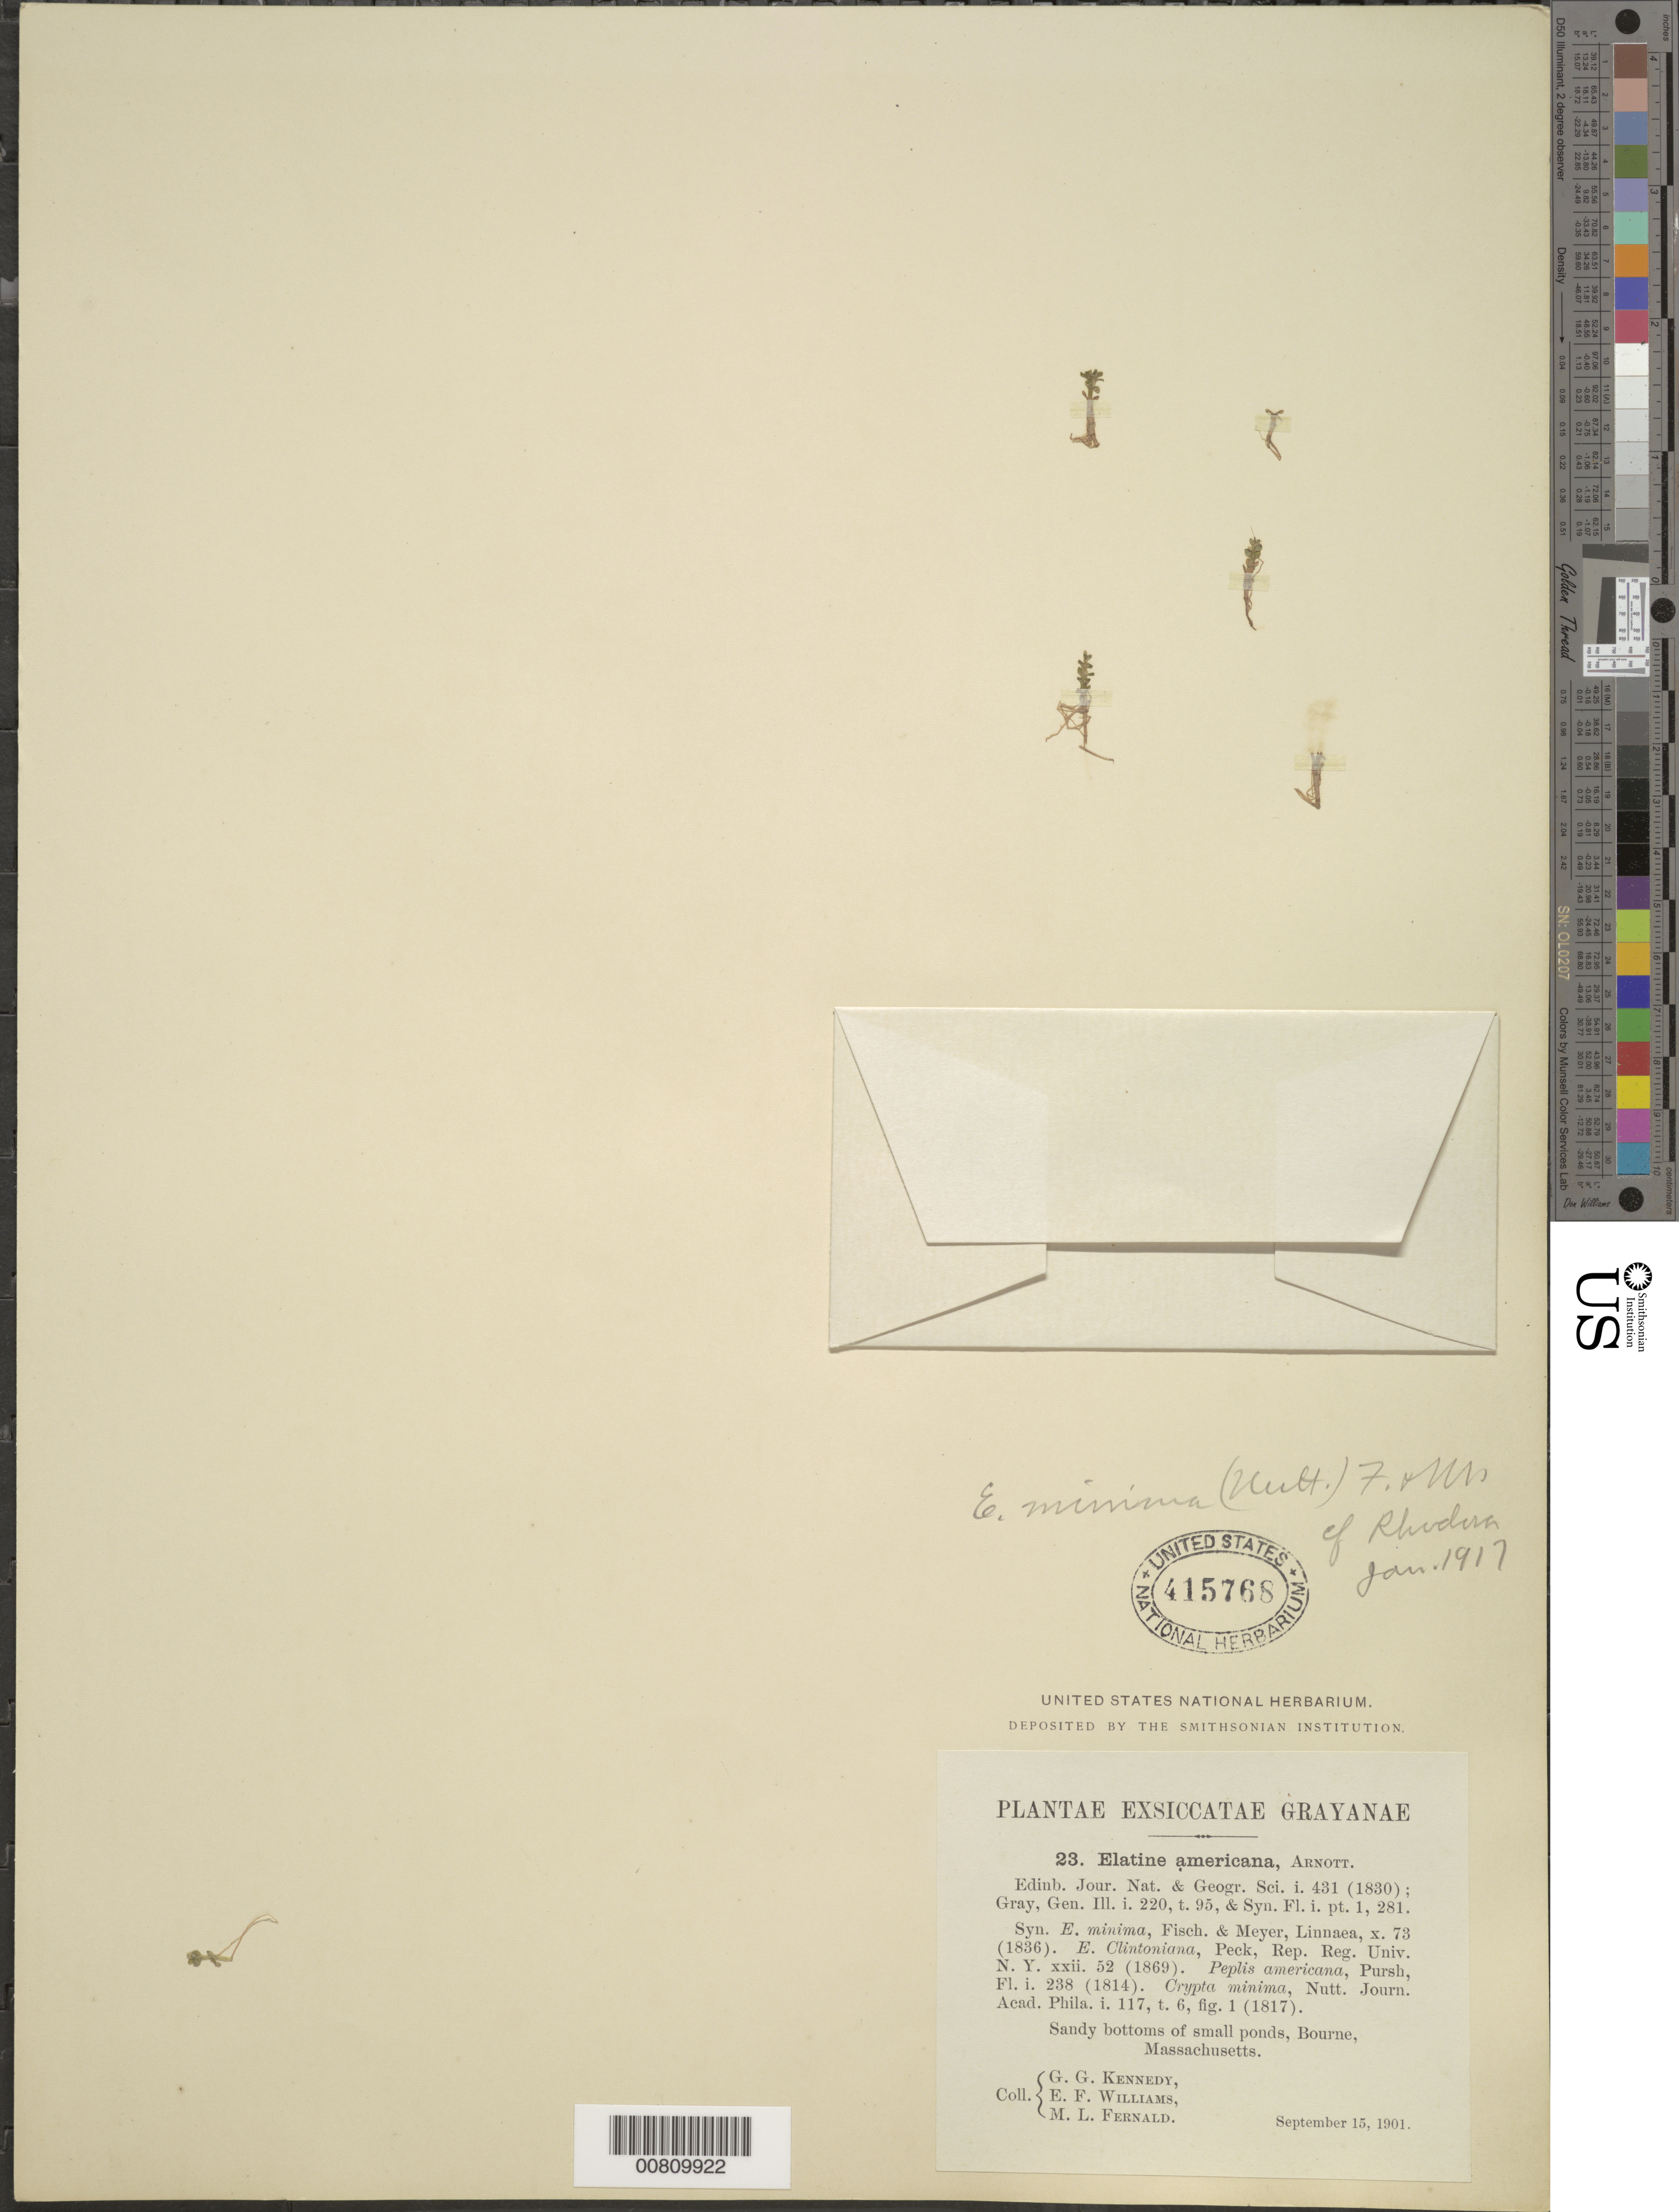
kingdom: Plantae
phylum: Tracheophyta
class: Magnoliopsida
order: Malpighiales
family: Elatinaceae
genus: Elatine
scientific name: Elatine minima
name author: (Nutt.) Fisch. & C.A. Mey.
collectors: G. Kennedy, E. F. Williams & M. L. Fernald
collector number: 23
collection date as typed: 15 Sep 1901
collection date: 1901-09-15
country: United States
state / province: Massachusetts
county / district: Barnstable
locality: Bourne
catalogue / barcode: US 415768